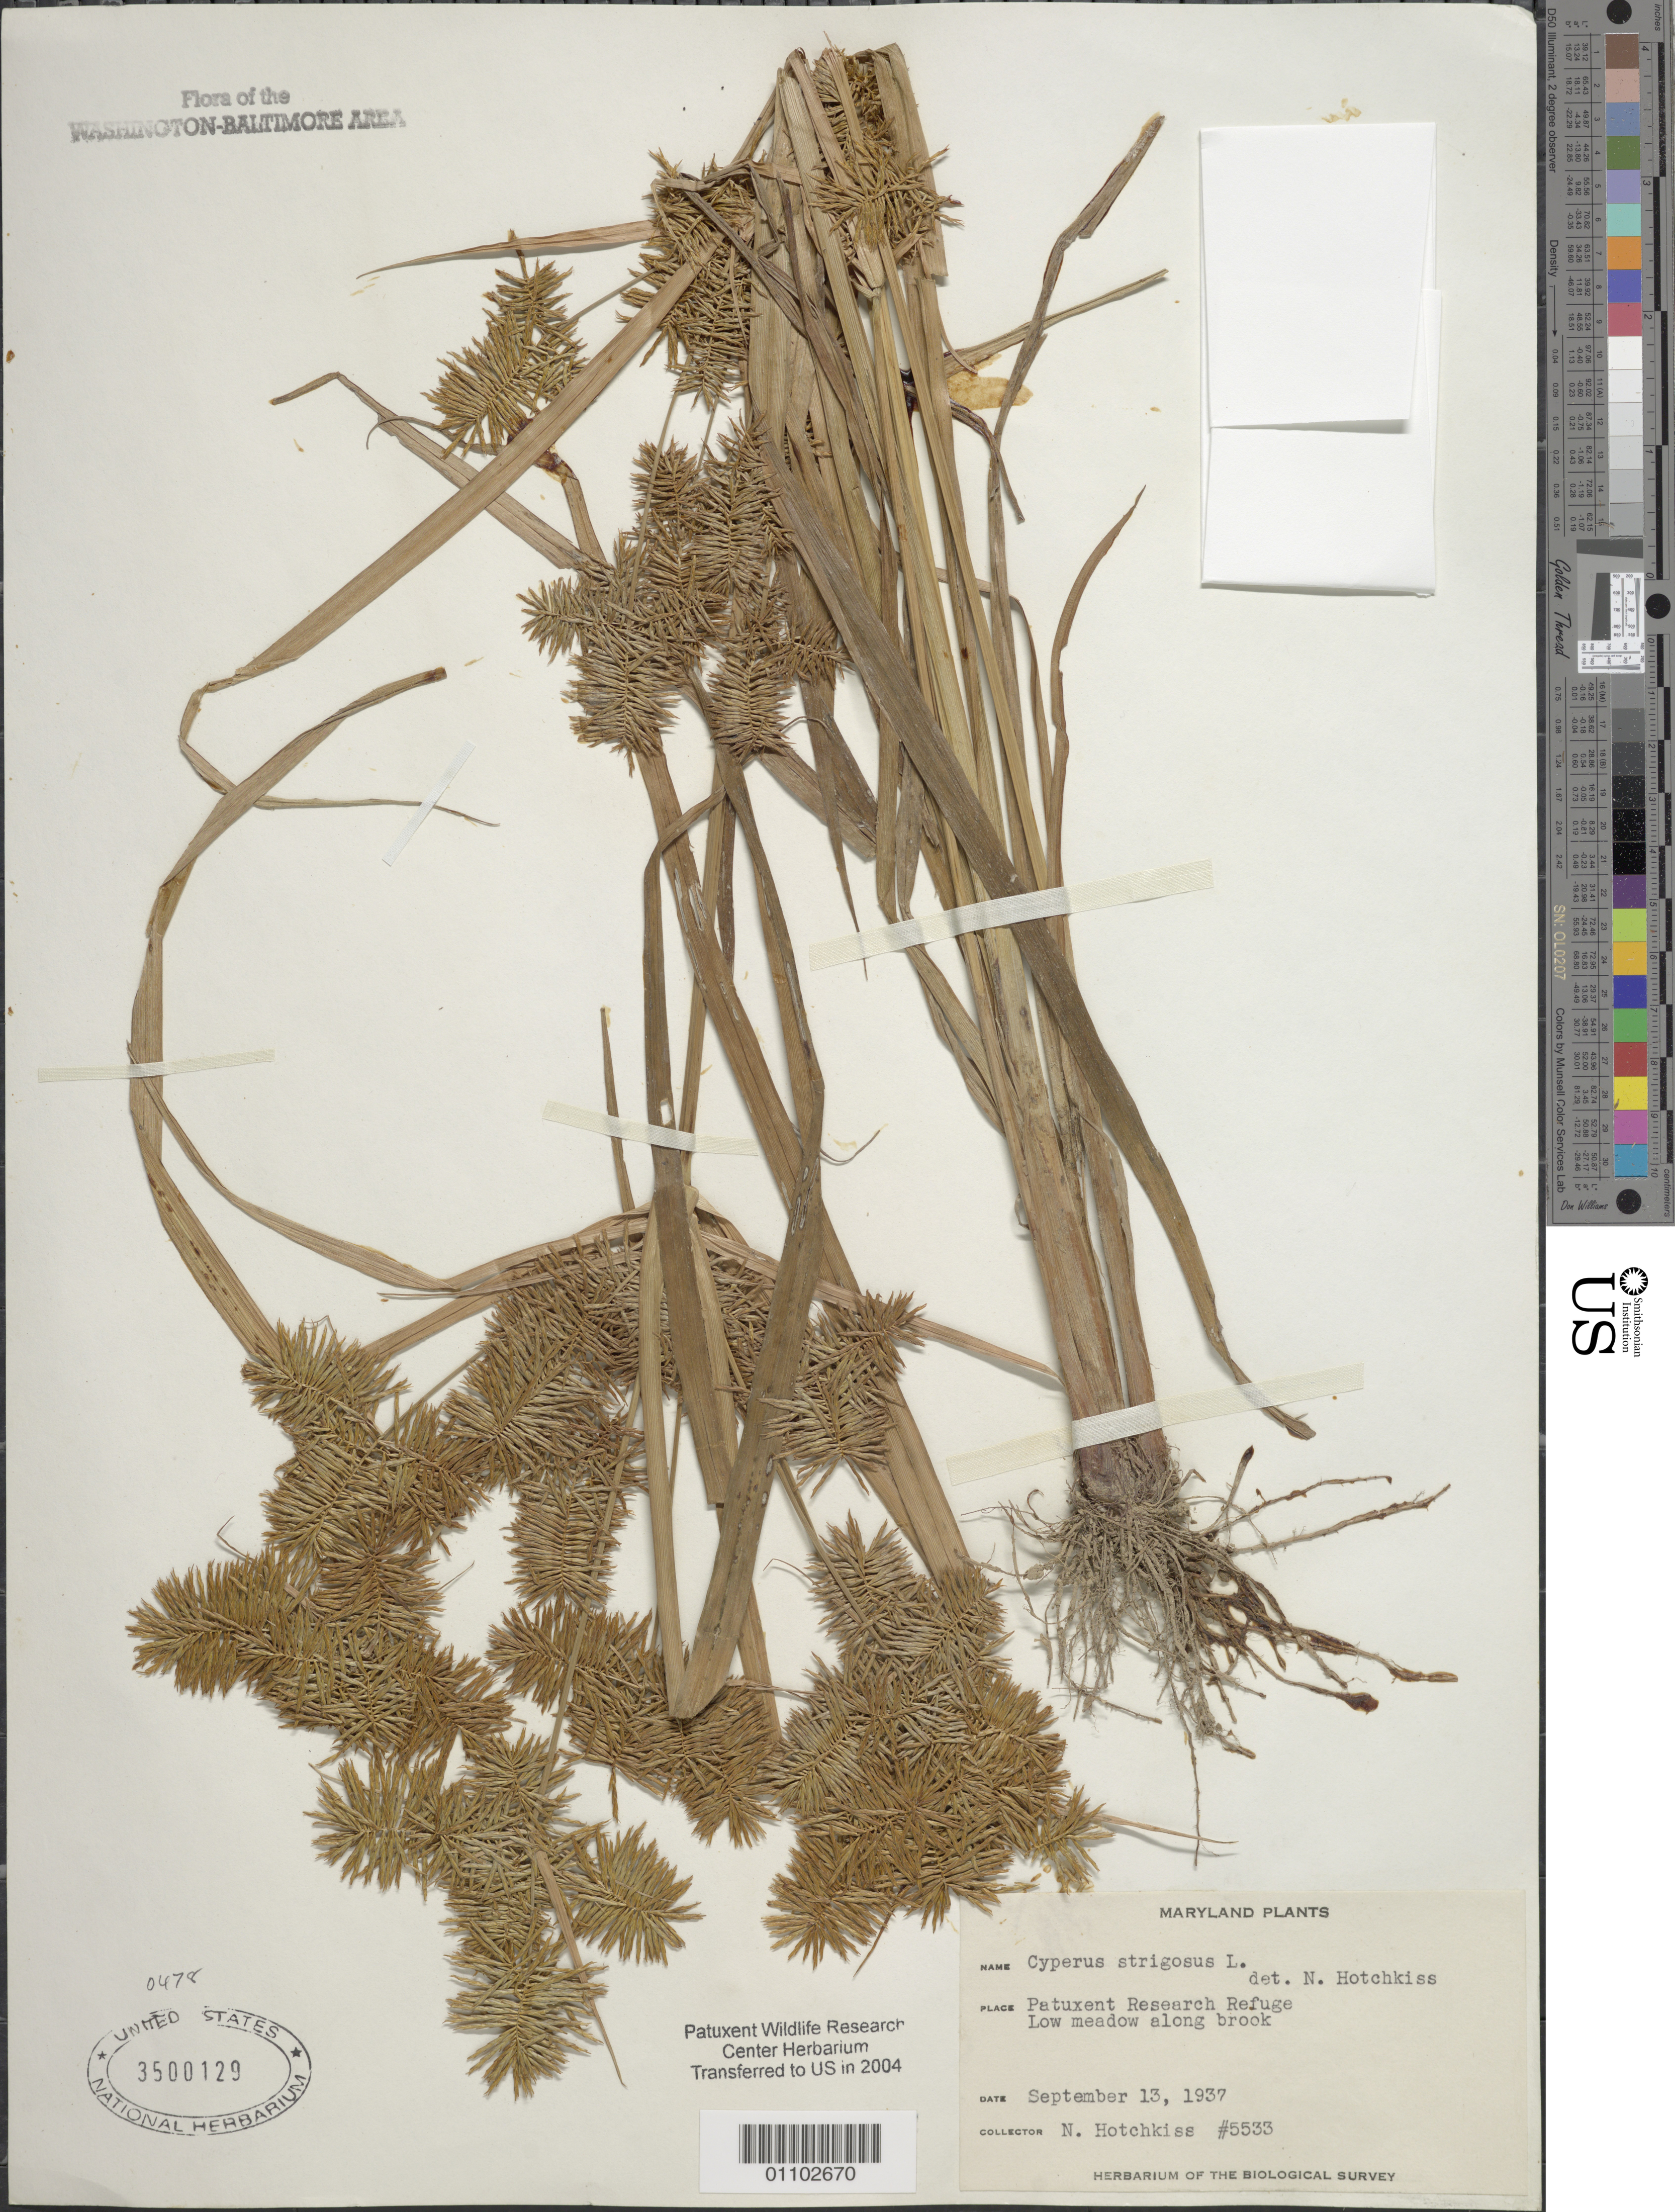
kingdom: Plantae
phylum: Tracheophyta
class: Liliopsida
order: Poales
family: Cyperaceae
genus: Cyperus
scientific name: Cyperus strigosus L.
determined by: Hotchkiss, N.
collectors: N. Hotchkiss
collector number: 5533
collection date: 1937-09-13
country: United States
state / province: Maryland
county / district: Prince George's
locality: Patuxent Research Refuge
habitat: Low meadow along brook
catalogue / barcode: US 3500129